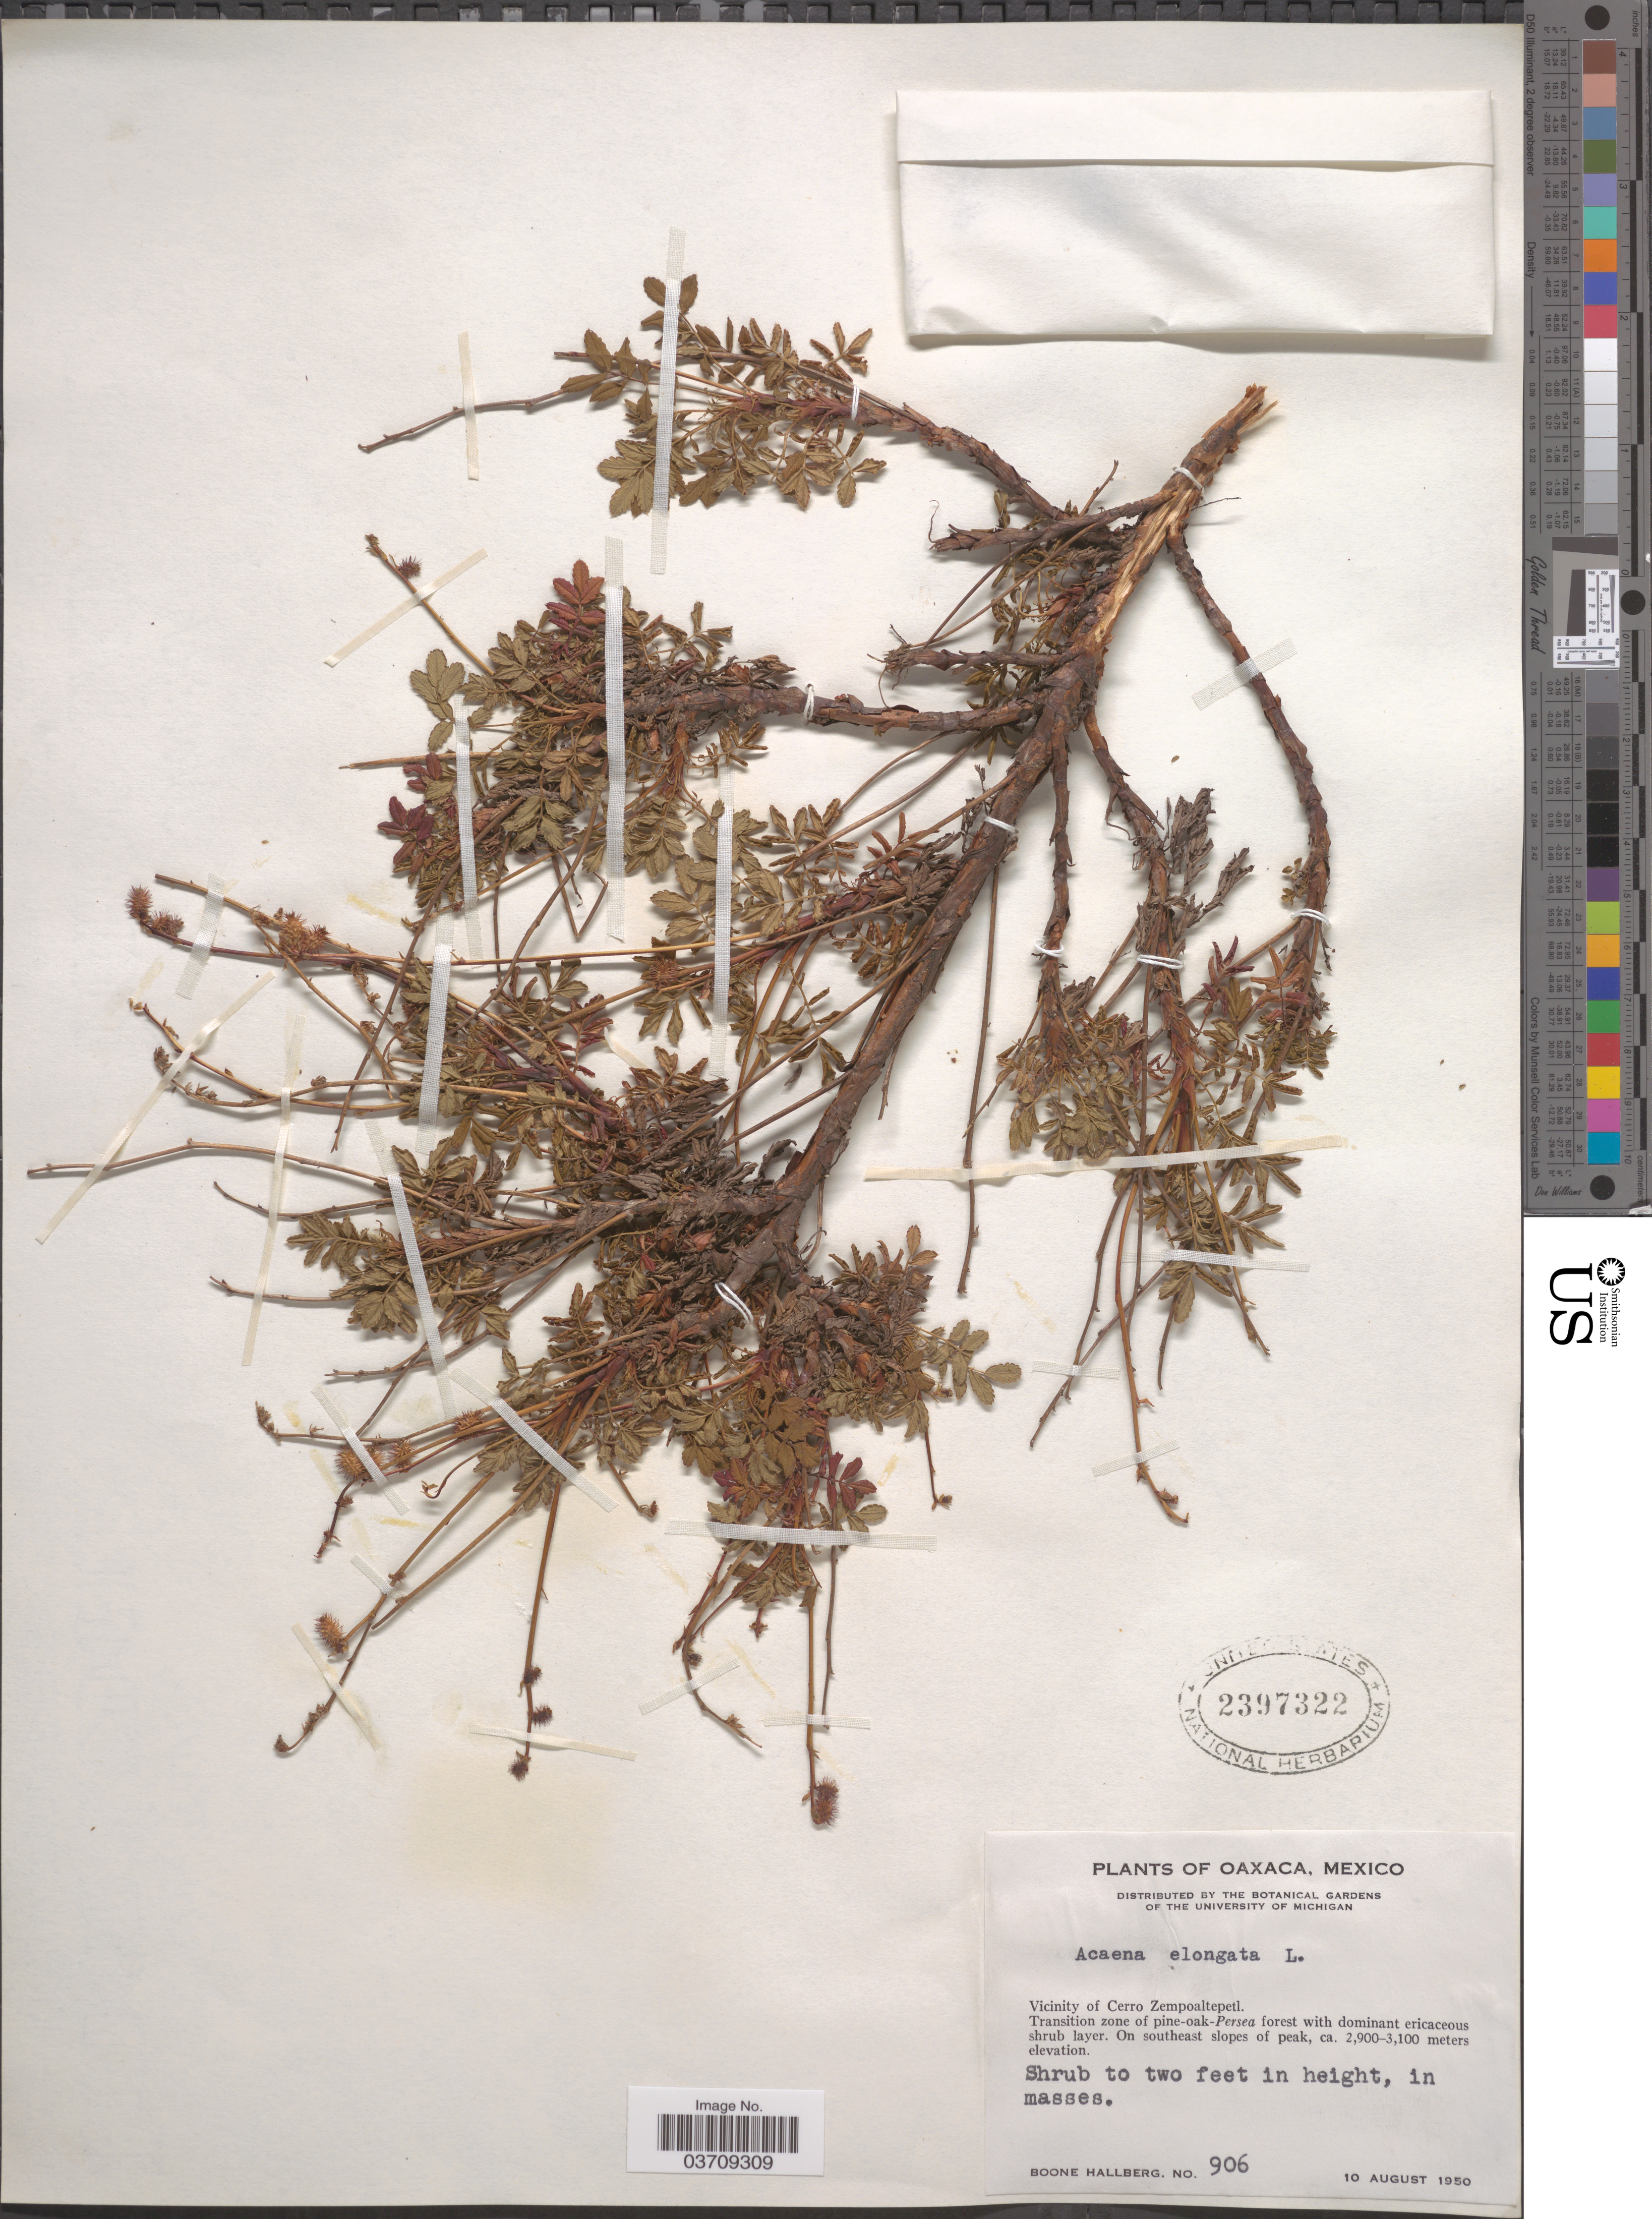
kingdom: Plantae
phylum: Tracheophyta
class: Magnoliopsida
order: Rosales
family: Rosaceae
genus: Acaena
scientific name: Acaena elongata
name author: L.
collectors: B. Hallberg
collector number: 906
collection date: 1950-08-10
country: Mexico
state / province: Oaxaca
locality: Vicinity of Cerro Zempoaltepetl. On southeast slope of peak.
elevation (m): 2900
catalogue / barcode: US 2397322